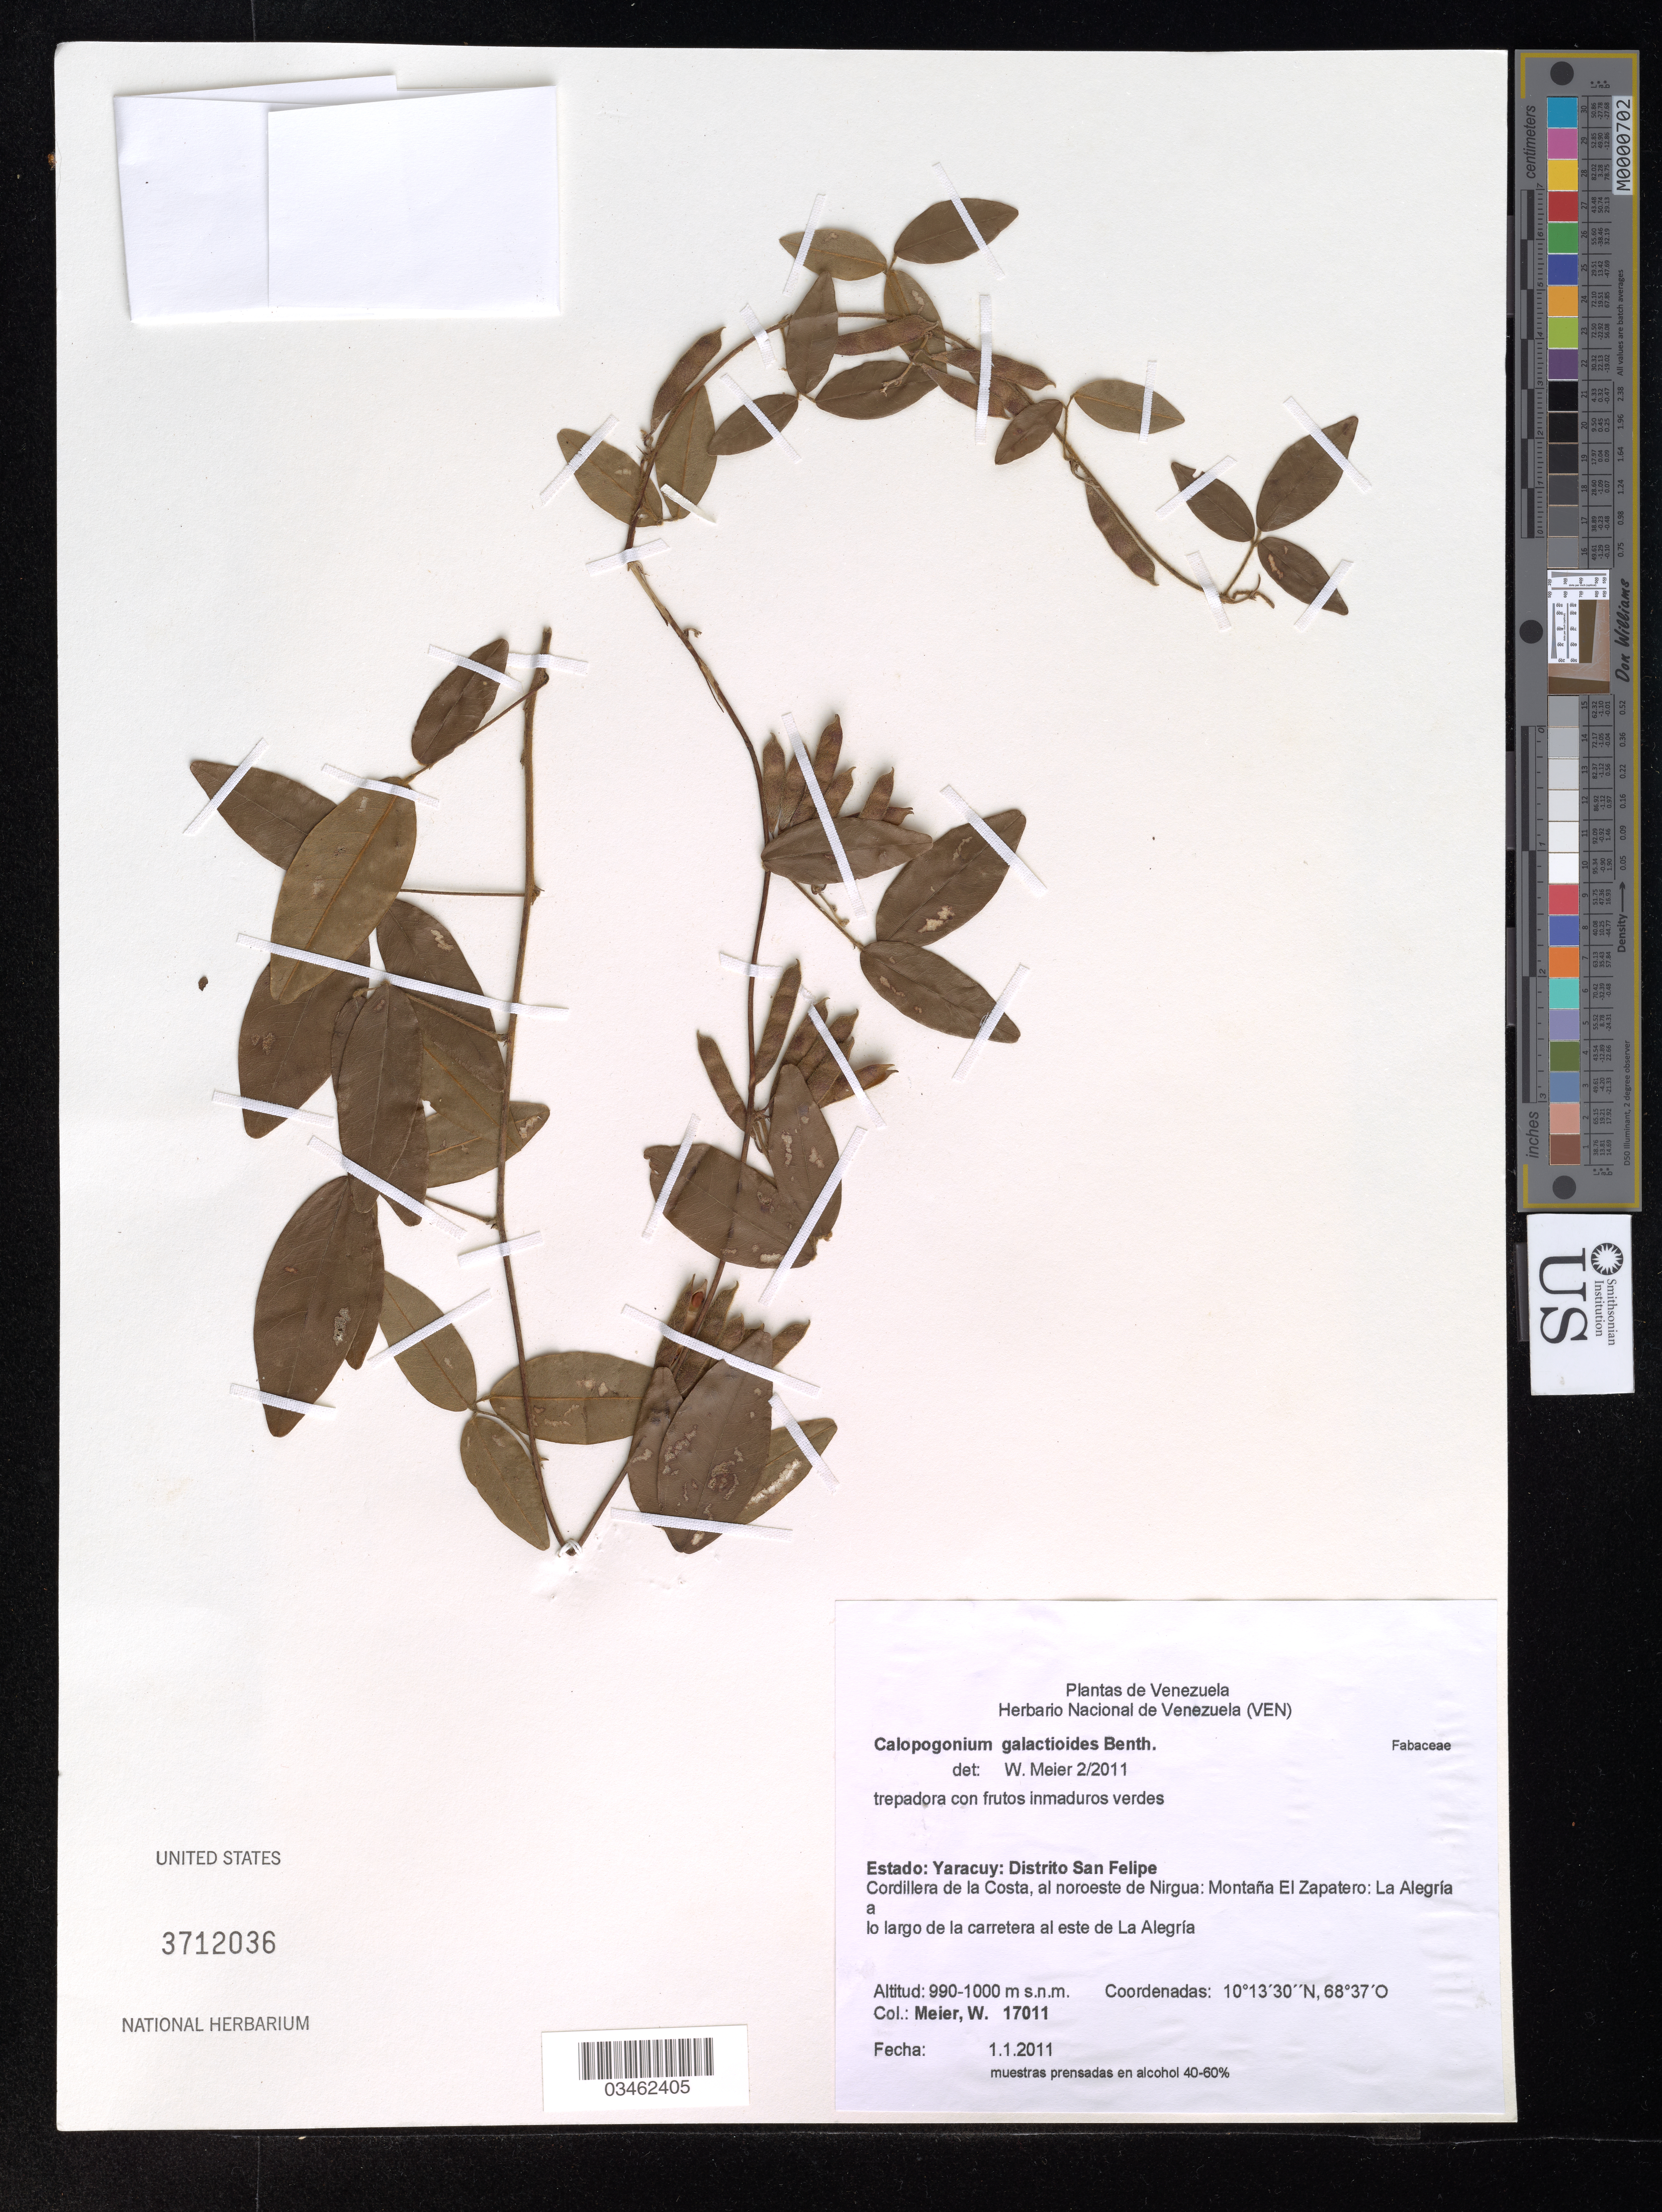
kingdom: Plantae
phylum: Tracheophyta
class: Magnoliopsida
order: Fabales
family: Fabaceae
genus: Calopogonium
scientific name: Calopogonium galactioides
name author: (Kunth) Hemsl.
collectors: W. Meier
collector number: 17011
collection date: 2011-01-01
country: Venezuela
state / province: Yaracuy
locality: Distrito San Felipe. Cordillera de la Costa, al noroeste de Nirgua: Montaña El Zapatero: La Alegría a lo largo de la carretera al este de La Alegría.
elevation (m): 990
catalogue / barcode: US 3712036